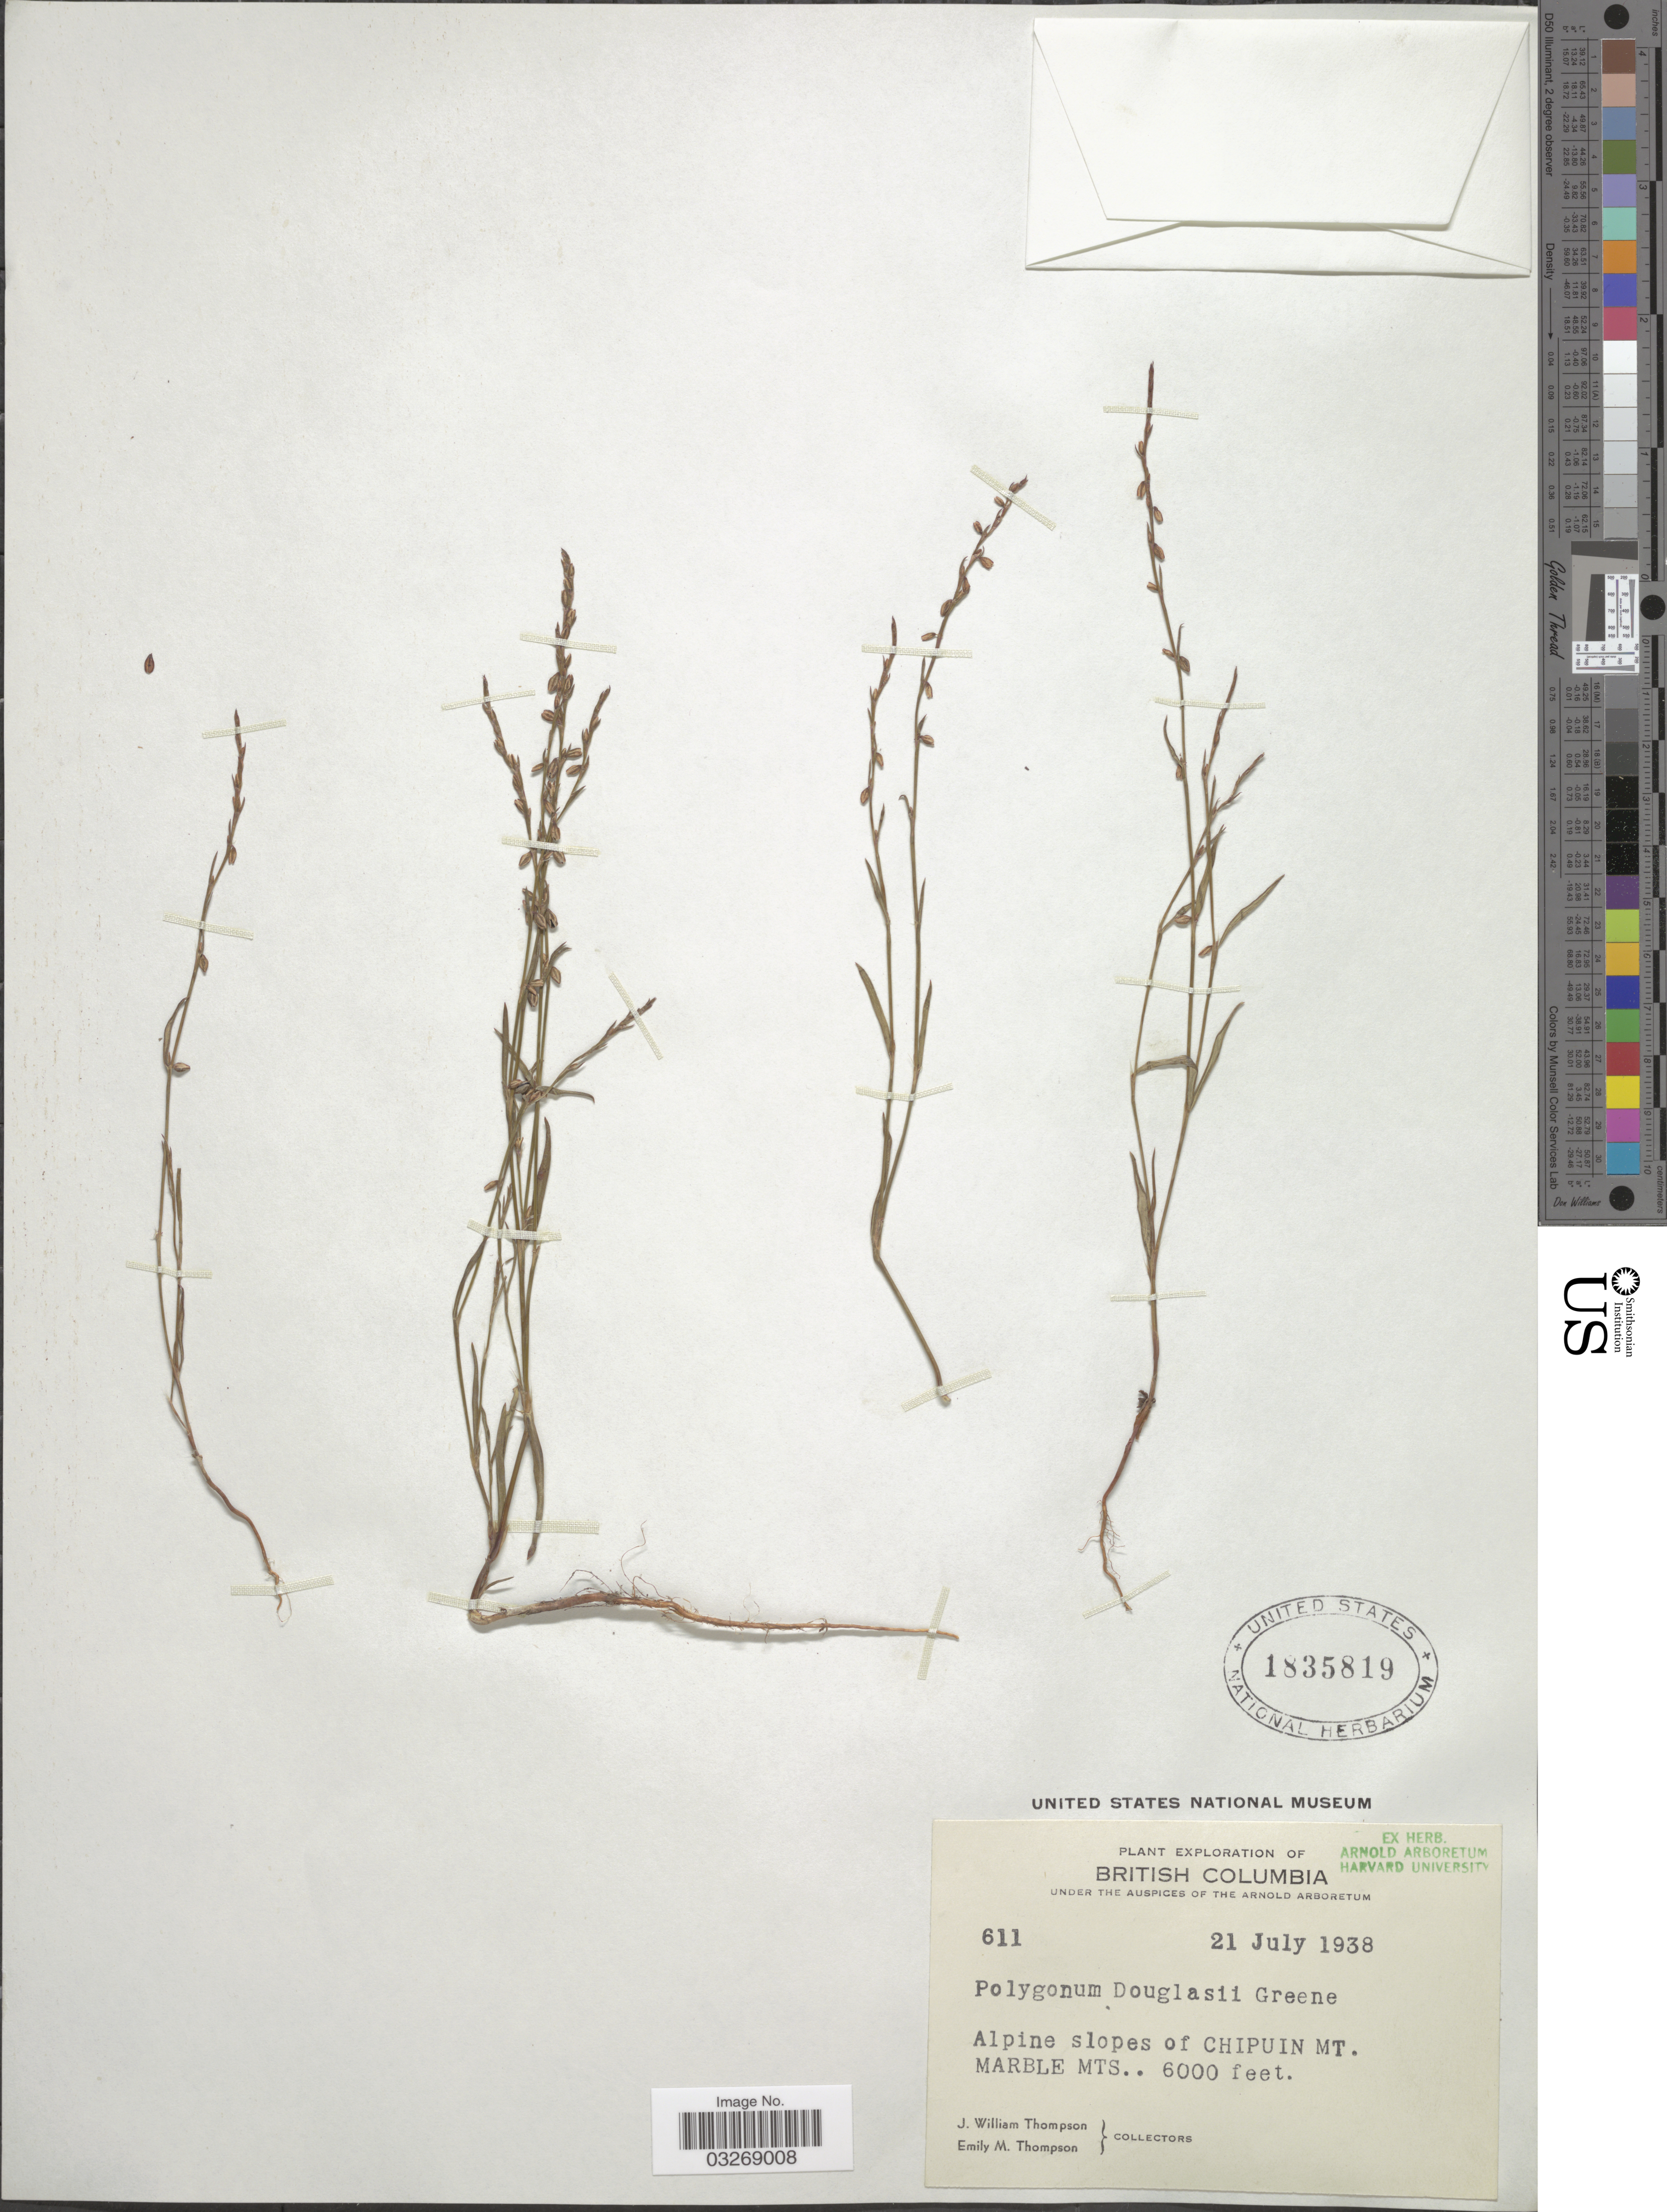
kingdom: Plantae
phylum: Tracheophyta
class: Magnoliopsida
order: Caryophyllales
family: Polygonaceae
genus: Polygonum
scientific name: Polygonum douglasii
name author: Greene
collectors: J. W. Thompson & E. M. Thompson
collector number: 611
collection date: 1938-07-21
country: Canada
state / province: British Columbia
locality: Alpine slopes of Chipuin Mt. Marble Mts.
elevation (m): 1829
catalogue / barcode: US 1835819